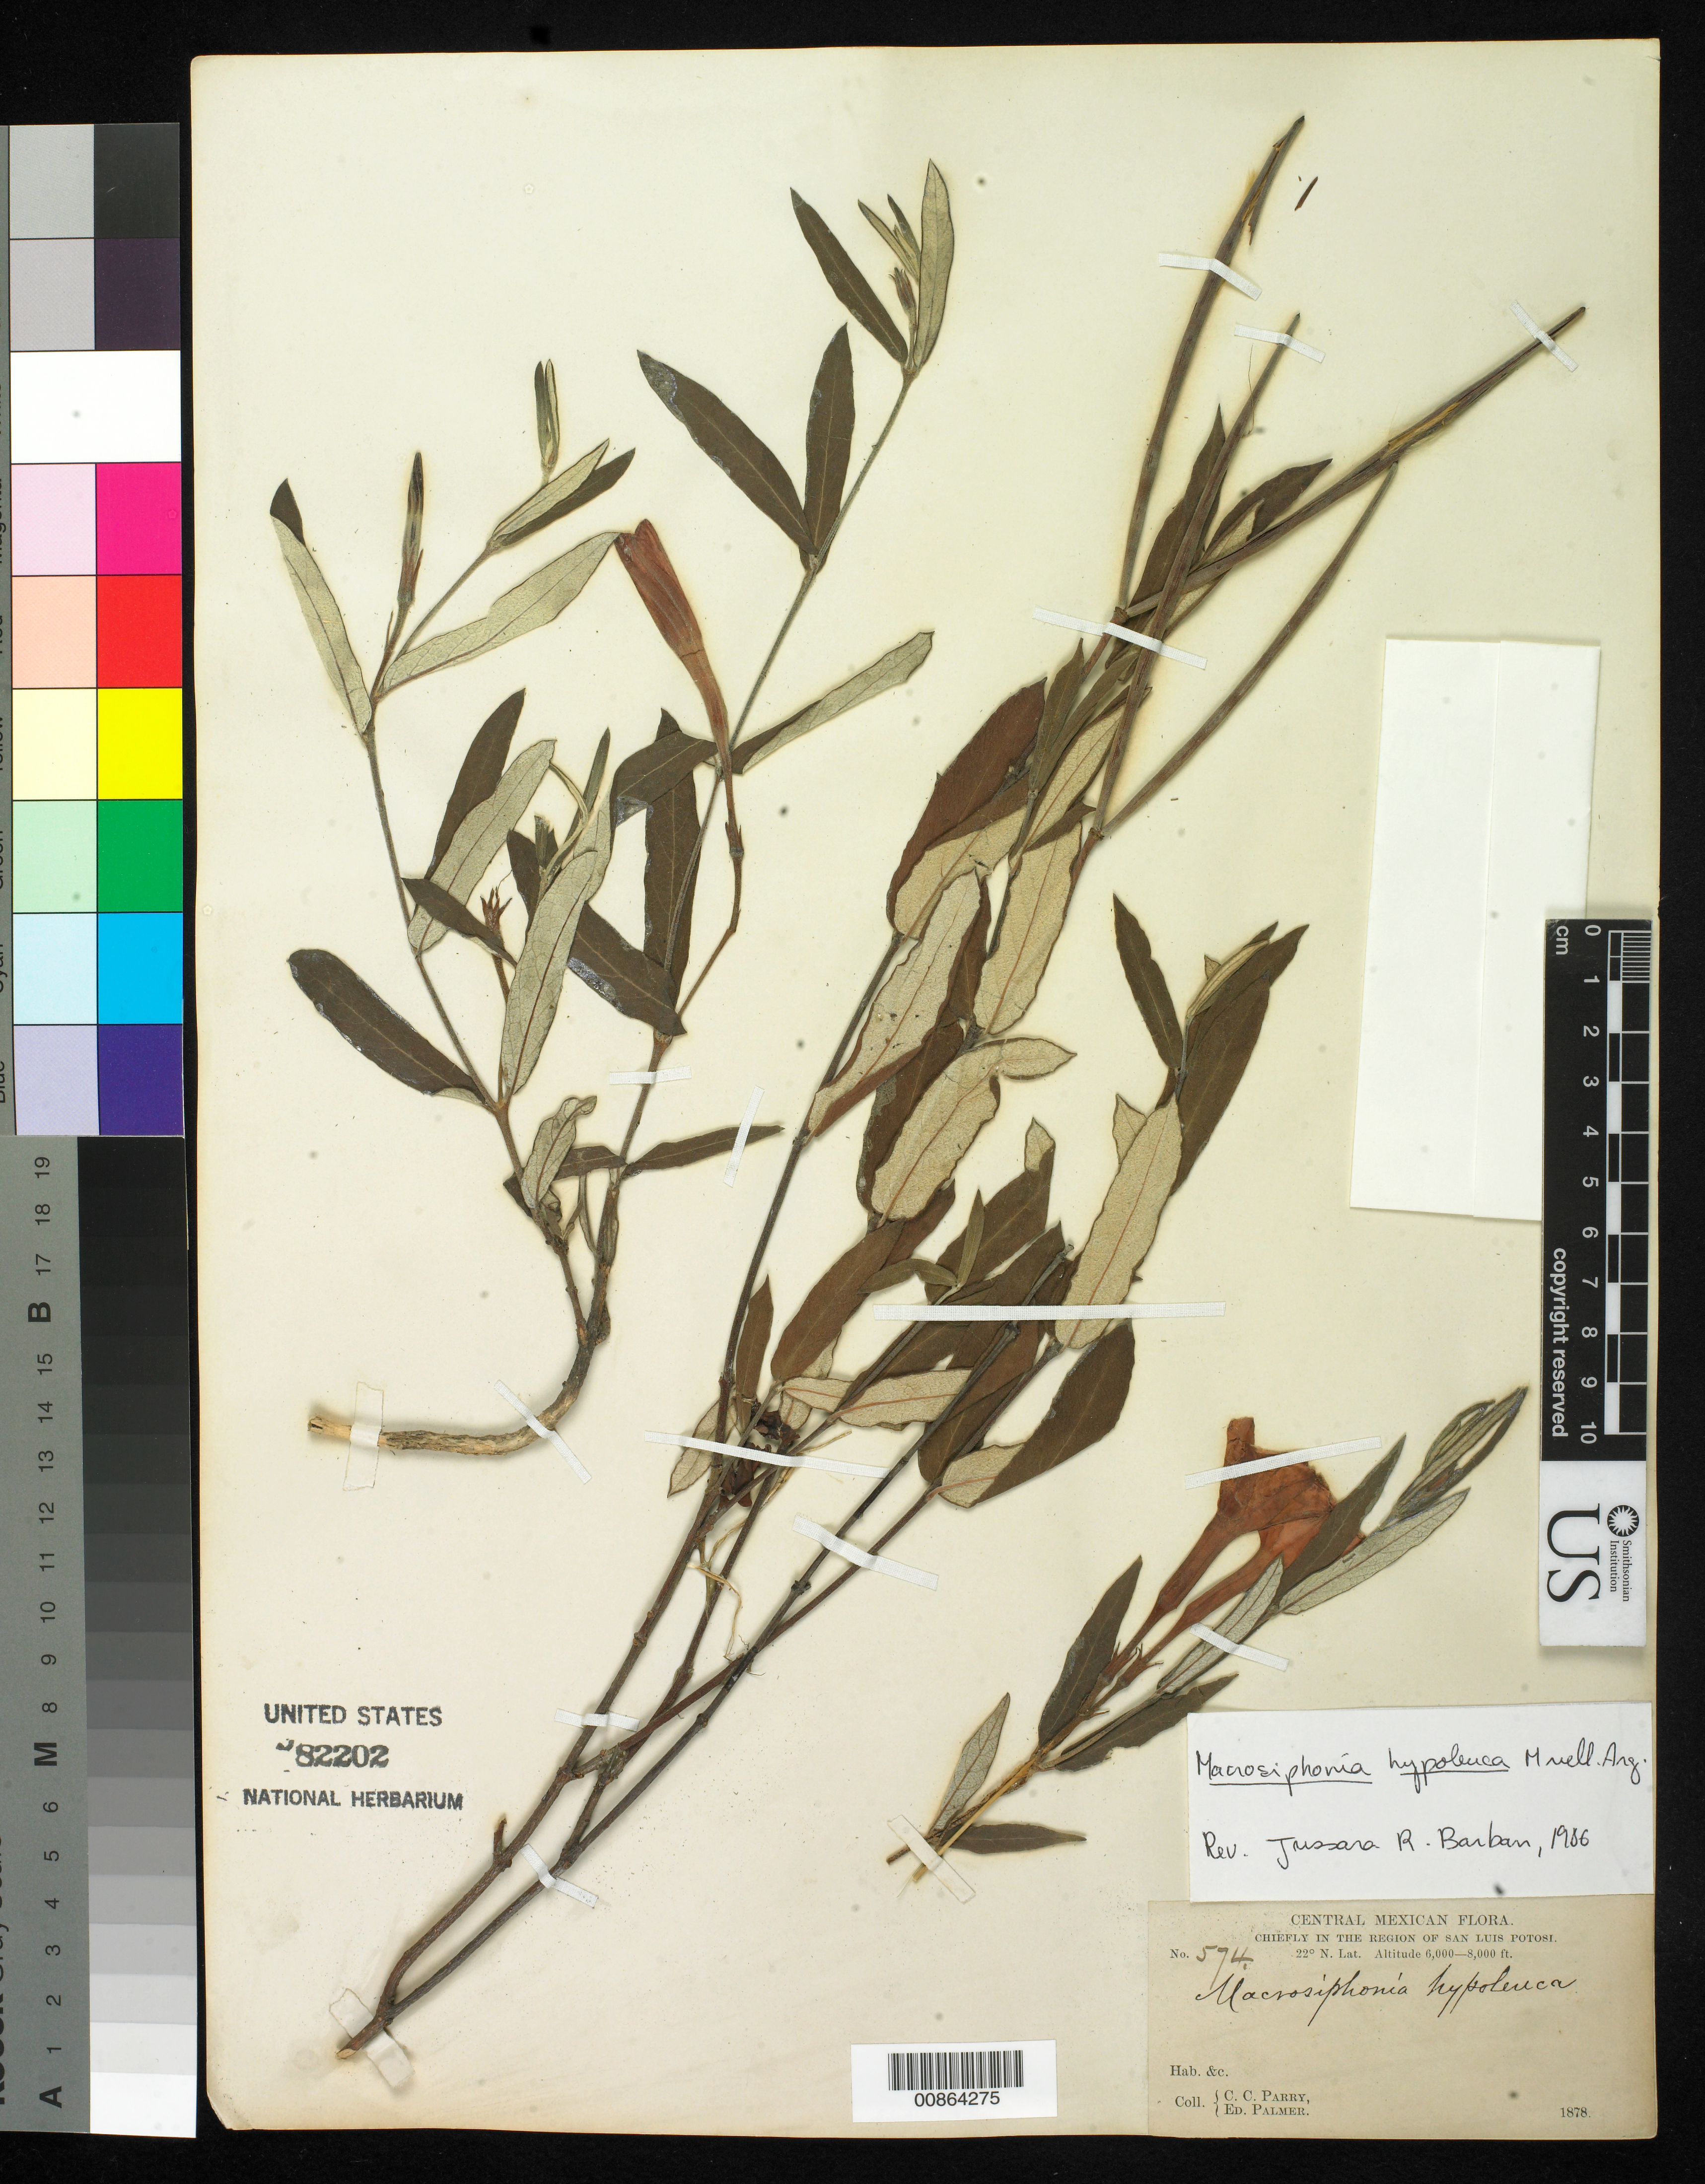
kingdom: Plantae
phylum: Tracheophyta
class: Magnoliopsida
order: Gentianales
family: Apocynaceae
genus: Macrosiphonia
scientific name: Macrosiphonia hypoleuca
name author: (Benth.) Müll. Arg.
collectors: C. C. Parry & E. Palmer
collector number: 574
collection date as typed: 1878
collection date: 1878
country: Mexico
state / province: San Luis Potosí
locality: Chiefly in the region of San Luis Potosí.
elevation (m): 1829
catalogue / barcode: US 82202